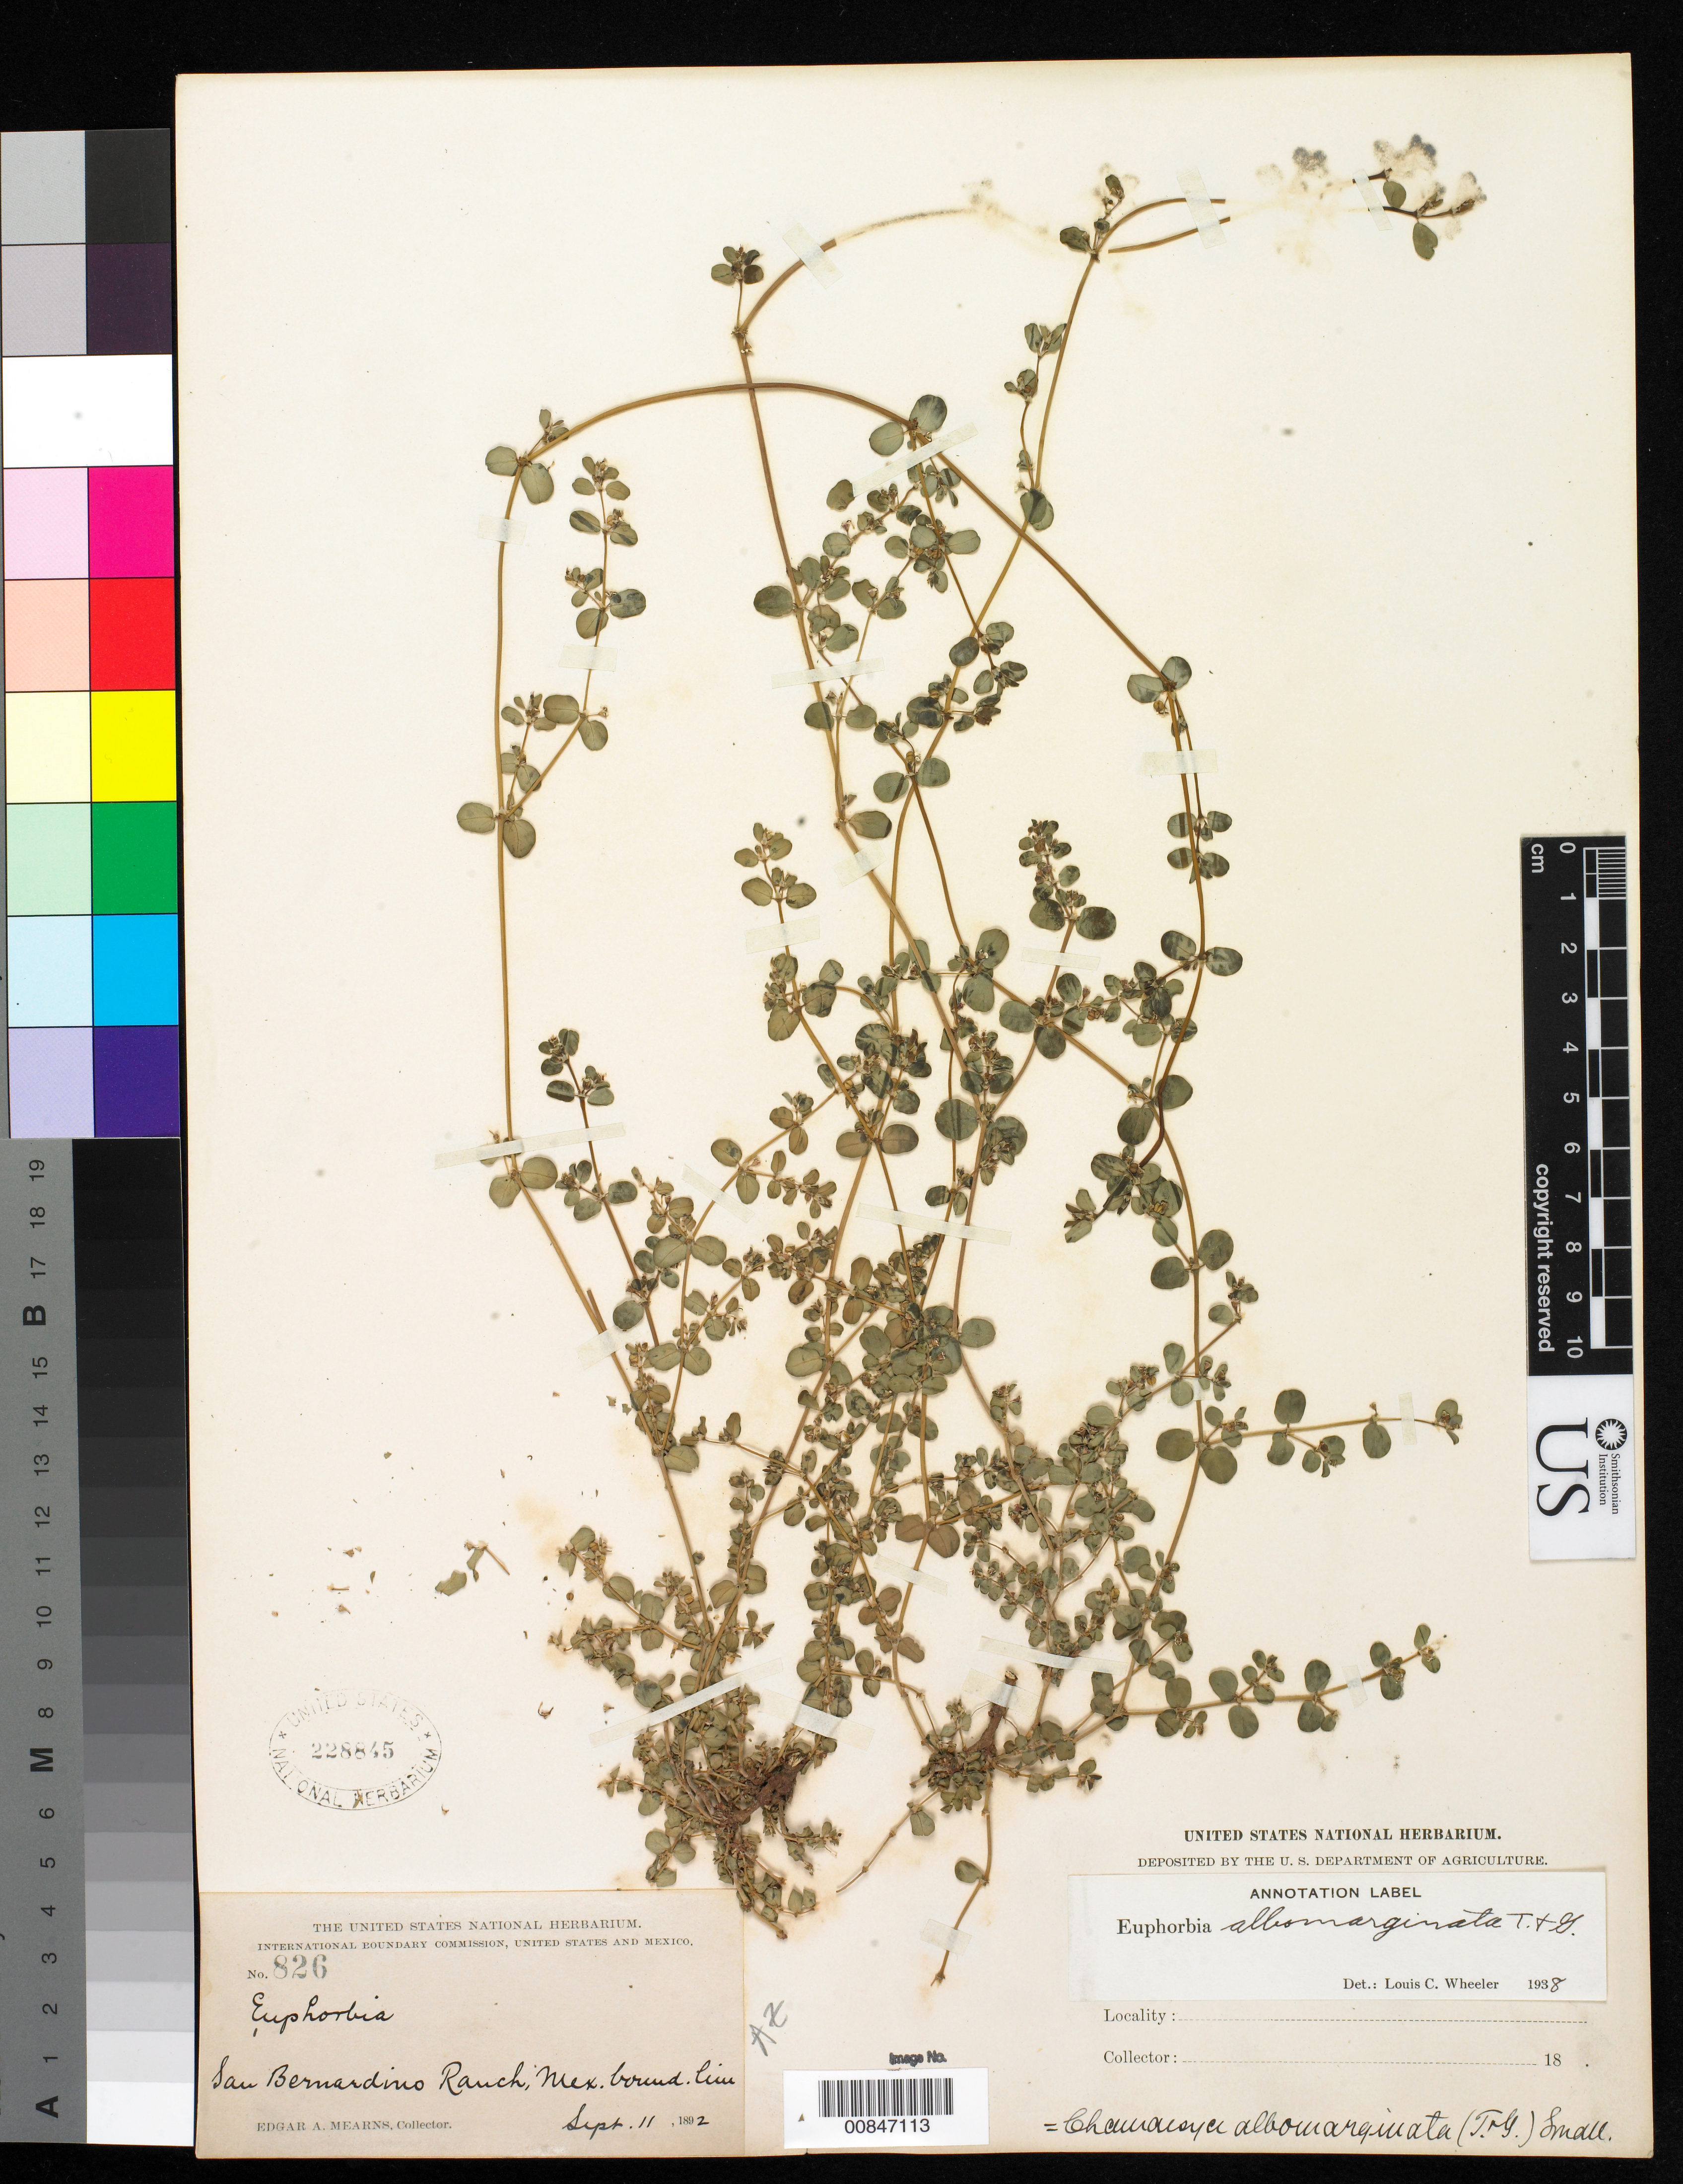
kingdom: Plantae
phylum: Tracheophyta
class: Magnoliopsida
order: Malpighiales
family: Euphorbiaceae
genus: Chamaesyce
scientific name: Chamaesyce albomarginata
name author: (Torr. & A. Gray) Small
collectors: E. A. Mearns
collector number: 826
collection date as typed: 11 Sep 1892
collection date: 1892-09-11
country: United States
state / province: Arizona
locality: San Bernardino Ranch, Mexican Boundary Line.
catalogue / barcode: US 228845